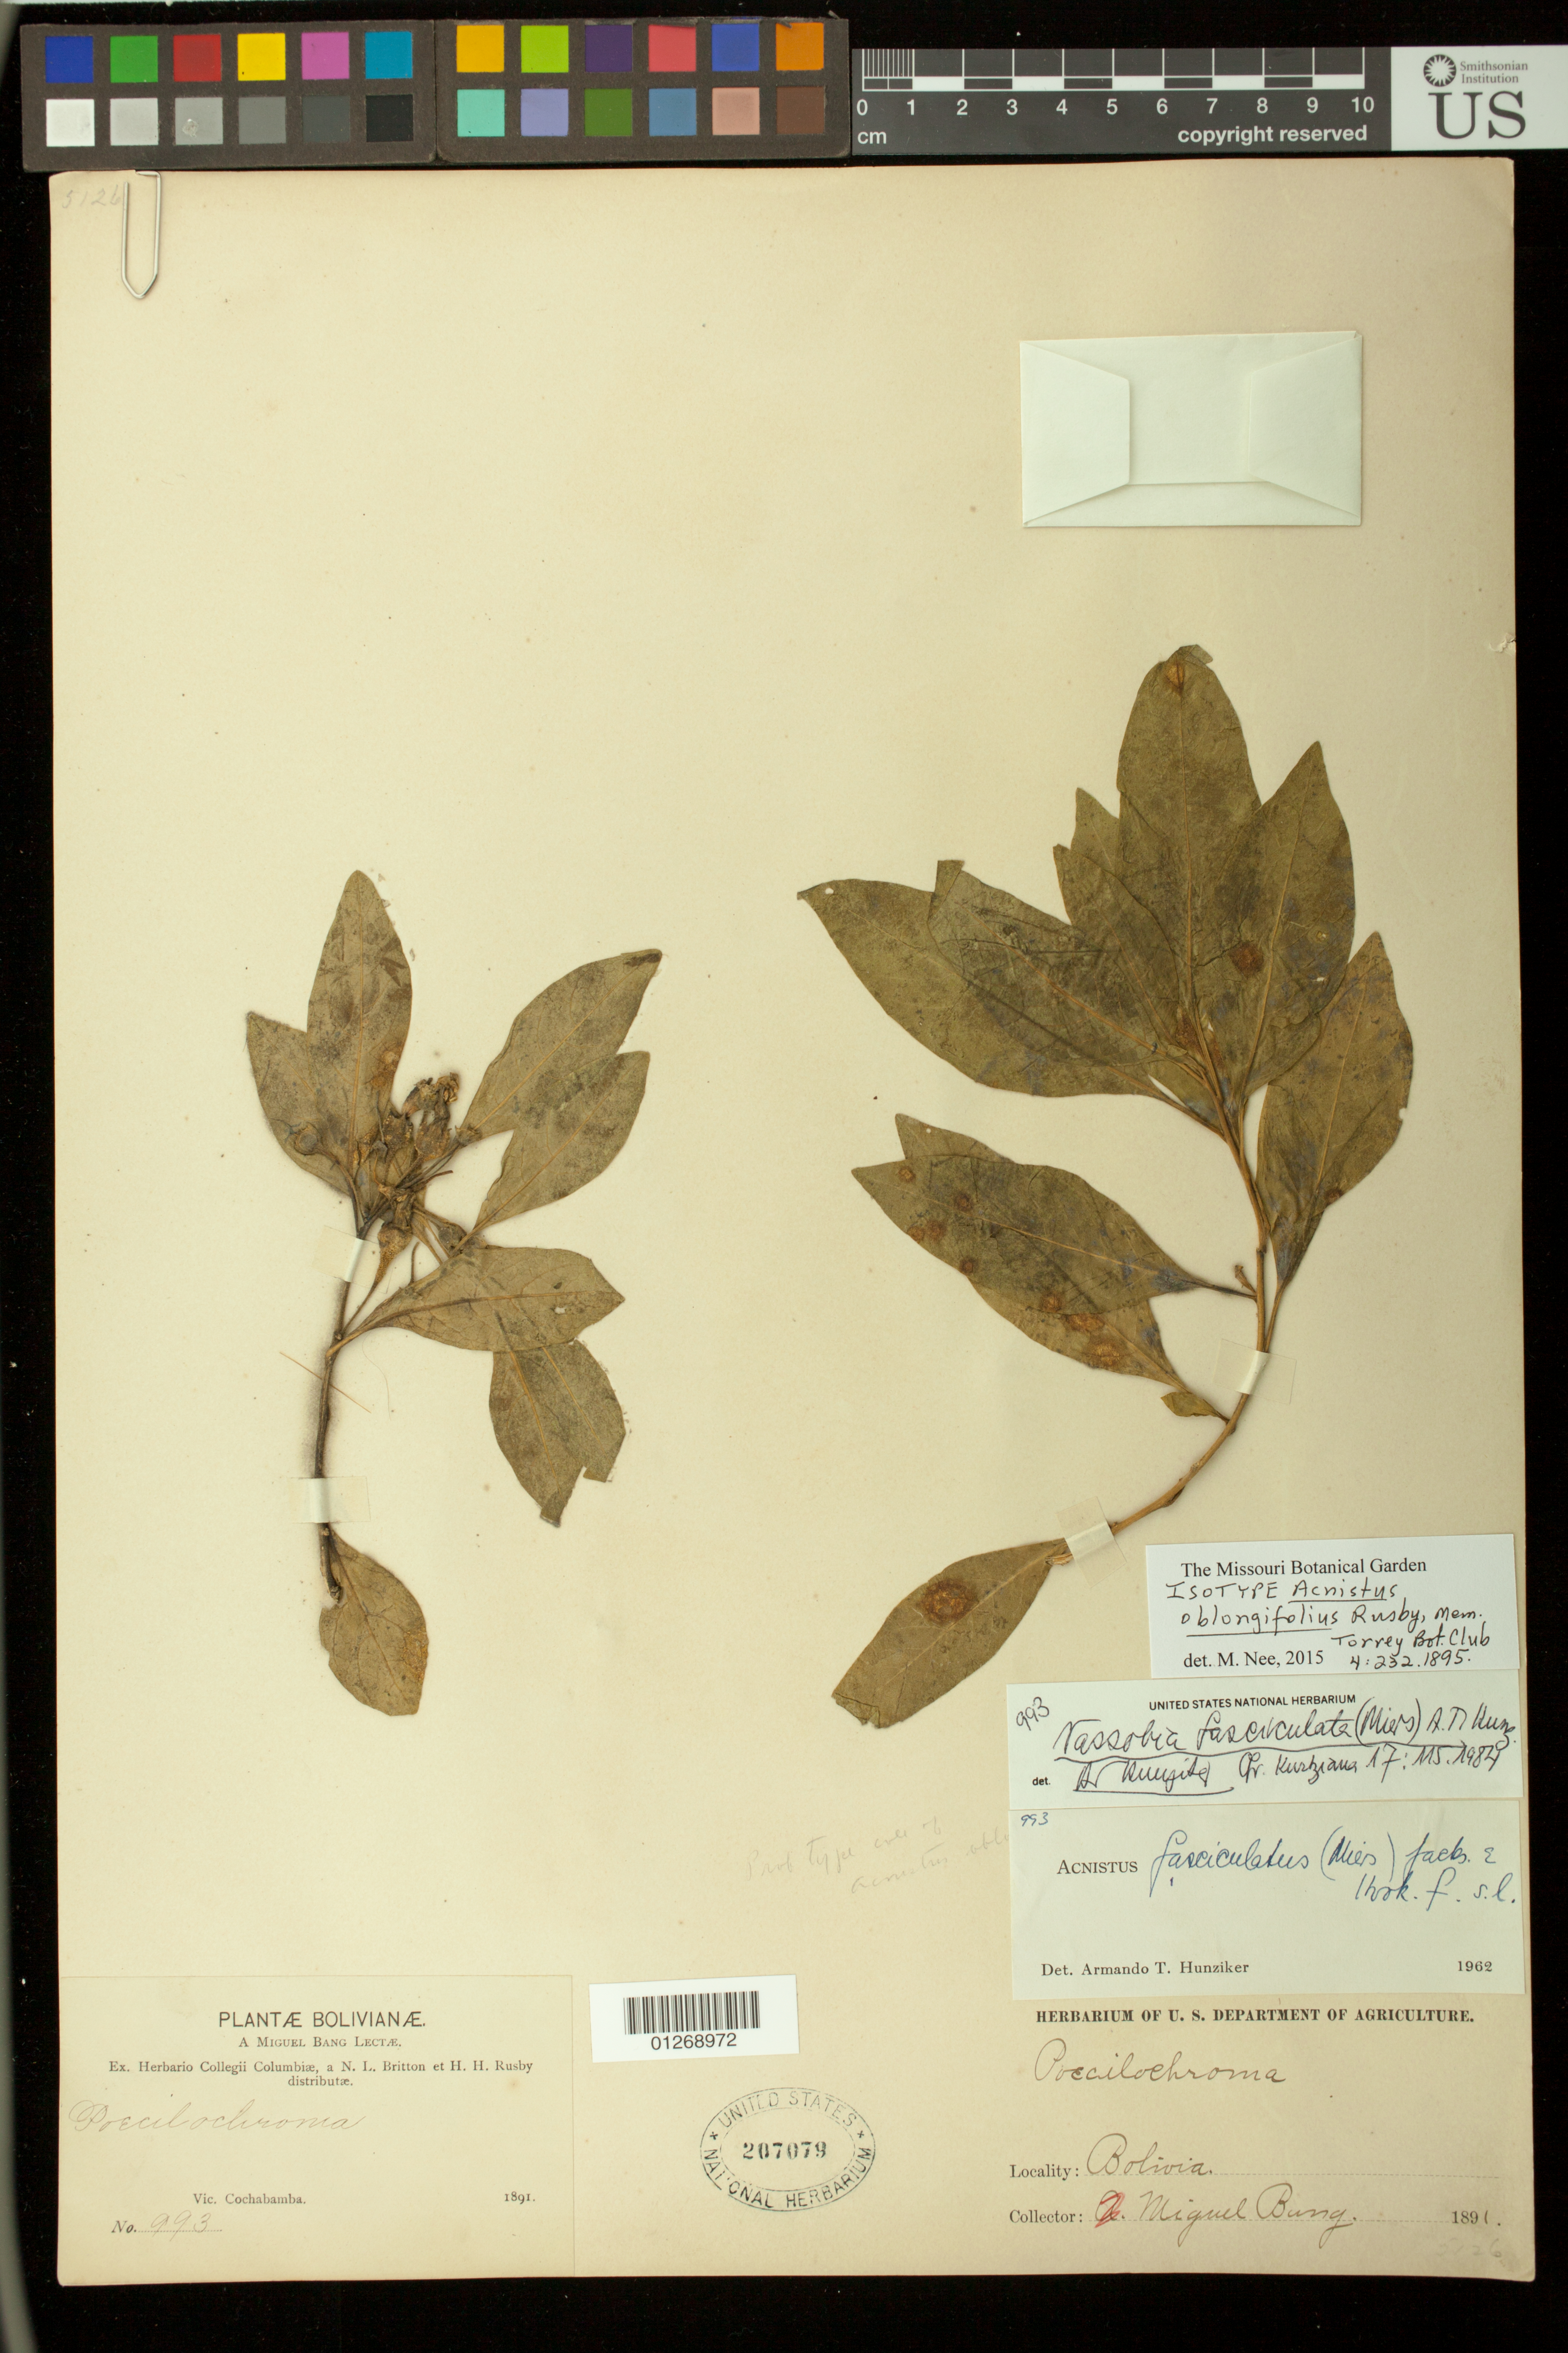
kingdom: Plantae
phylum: Tracheophyta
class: Magnoliopsida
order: Solanales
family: Solanaceae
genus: Acnistus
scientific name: Acnistus oblongifolius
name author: Rusby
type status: Type Collection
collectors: M. Bang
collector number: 993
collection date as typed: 1891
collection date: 1891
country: Bolivia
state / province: Cochabamba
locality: Vic. Cochabamba.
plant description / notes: Annotated as "isotype" by M. Nee (2015); protologue does not explicitly designate a type, and cites a second collection; "Vic. Cochabamba, 1891 (993). Also collected by Pearce in November, 1864, and nearly the same as an Ecuador specimen from Jameson."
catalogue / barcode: US 207079